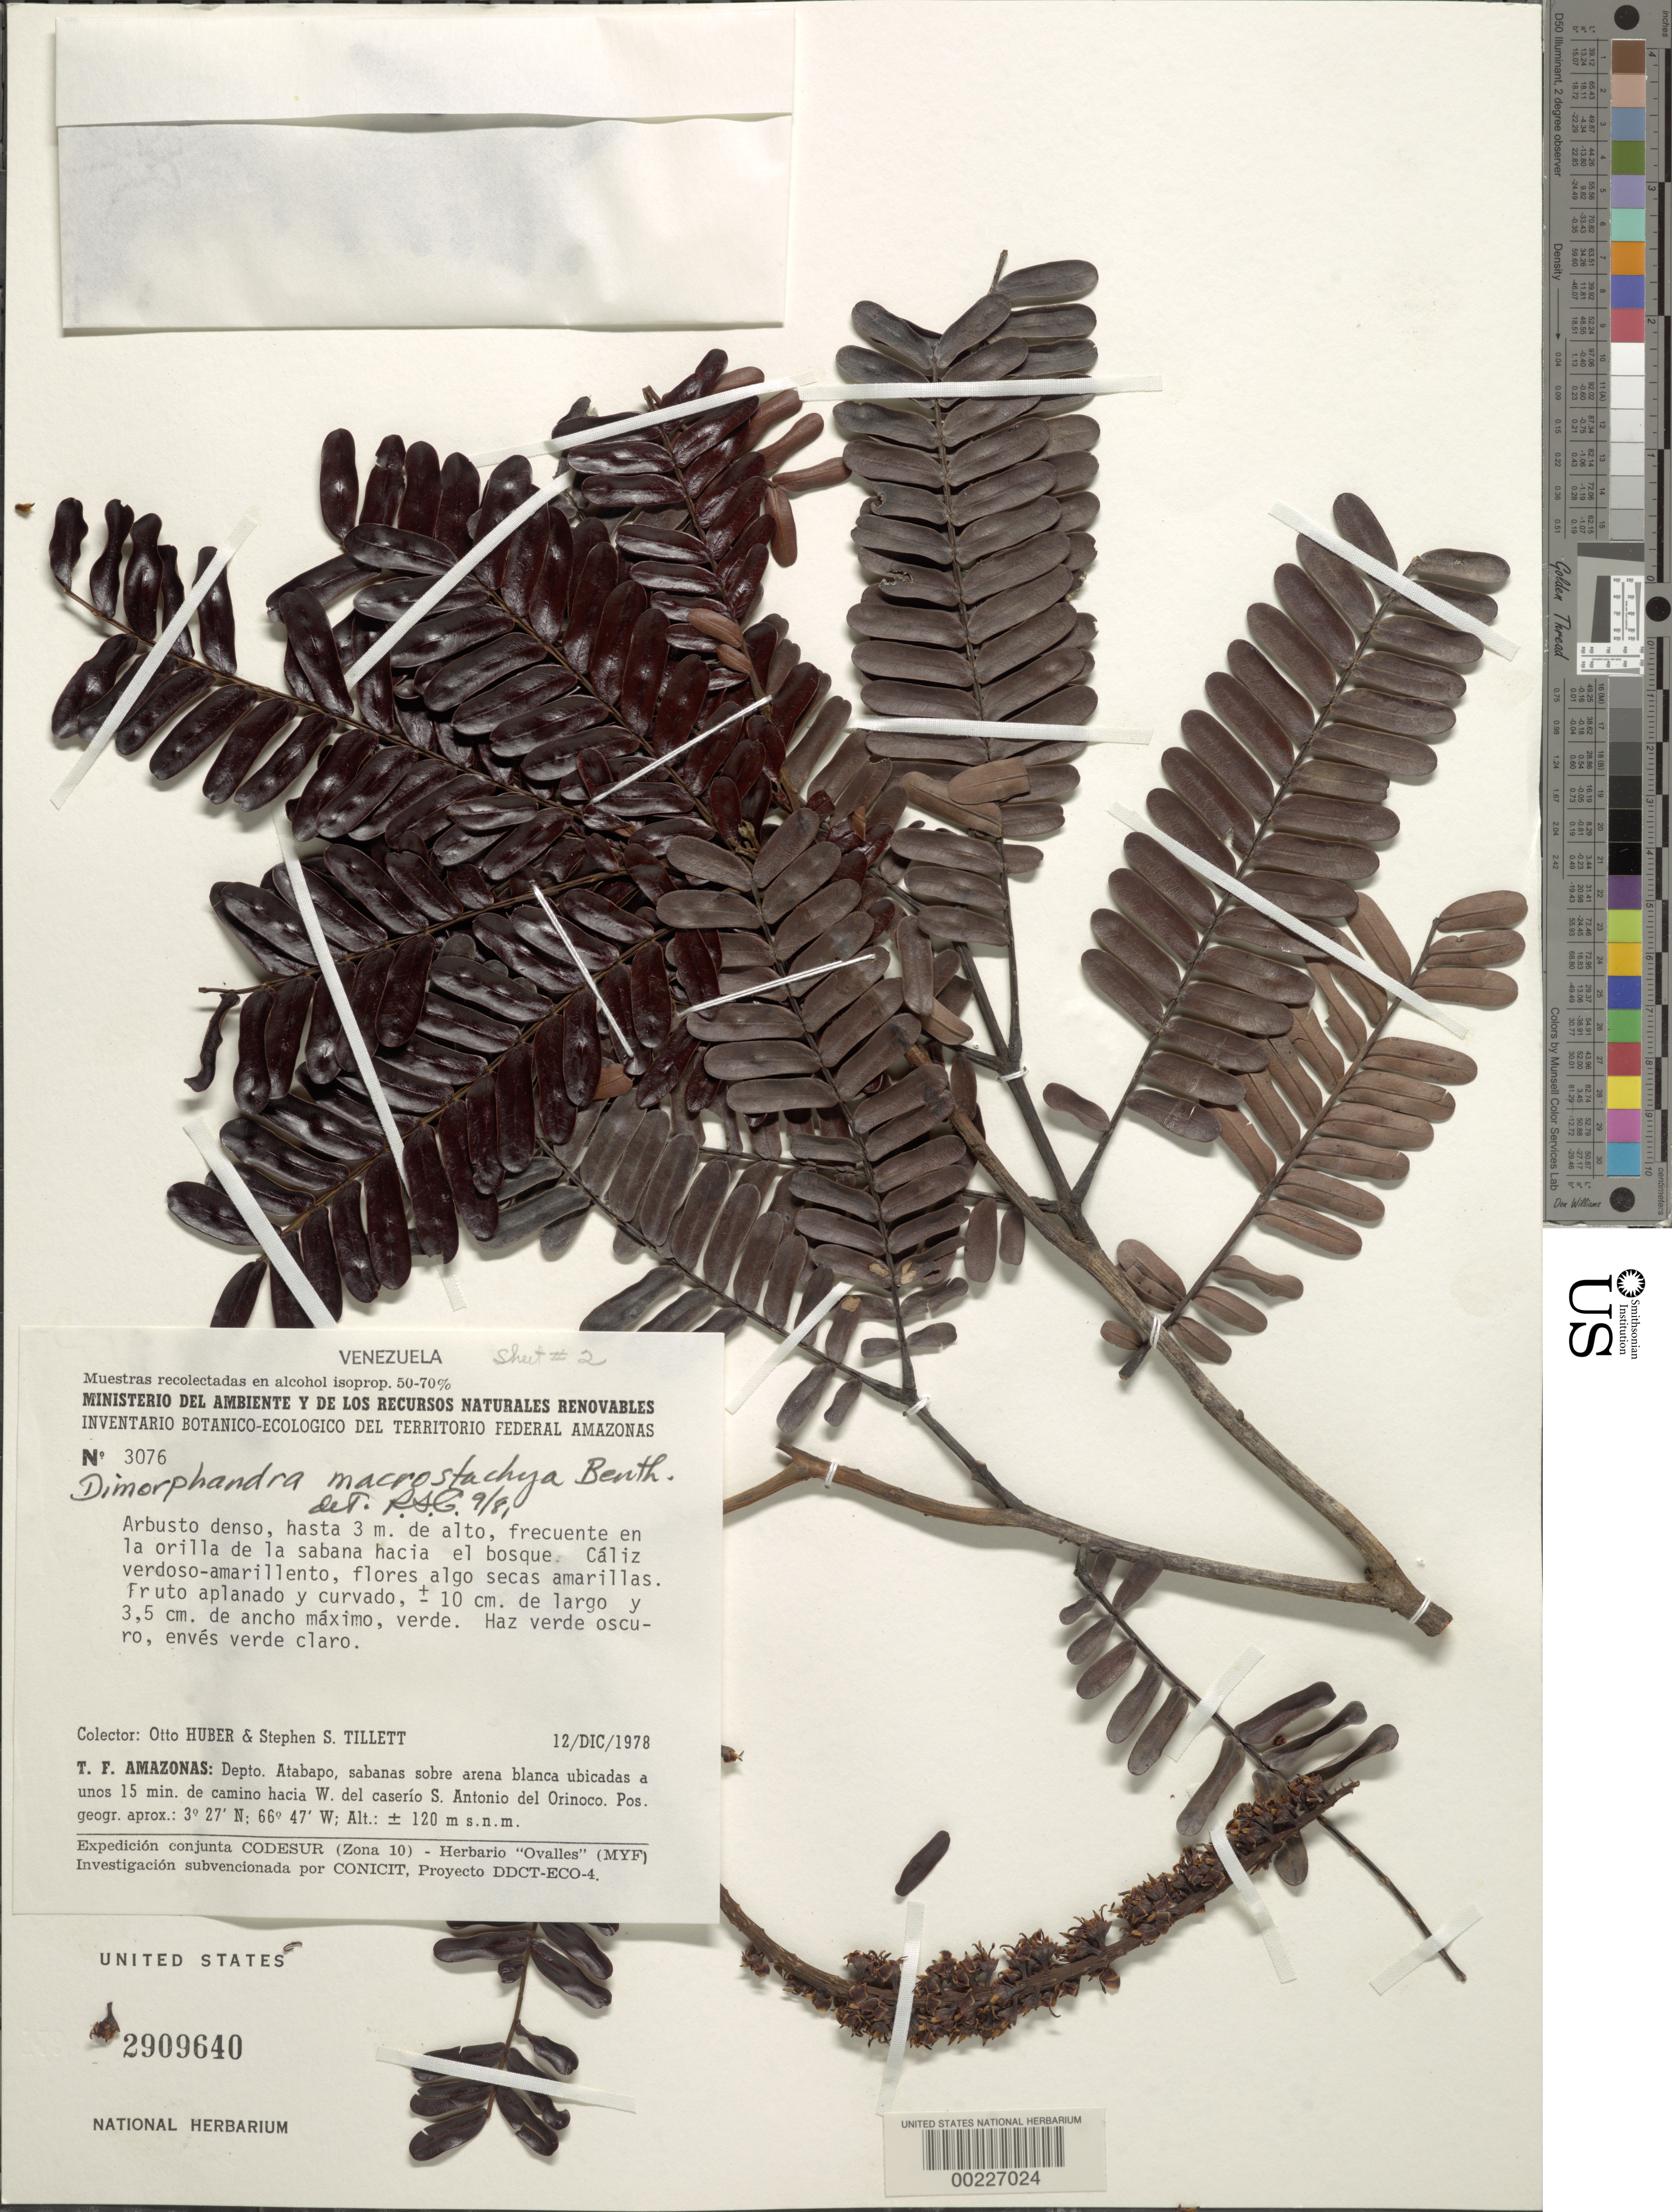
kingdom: Plantae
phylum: Tracheophyta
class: Magnoliopsida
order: Fabales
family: Fabaceae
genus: Dimorphandra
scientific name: Dimorphandra macrostachya subsp. macrostachya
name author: Benth.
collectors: O. Huber & S. S. Tillett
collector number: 3076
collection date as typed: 12 Dec 1978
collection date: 1978-12-12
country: Venezuela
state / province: Amazonas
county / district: Atabapo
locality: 15 min by road to w s. antonio del orinoco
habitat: Savanna over white sand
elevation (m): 120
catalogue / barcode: US 2909640